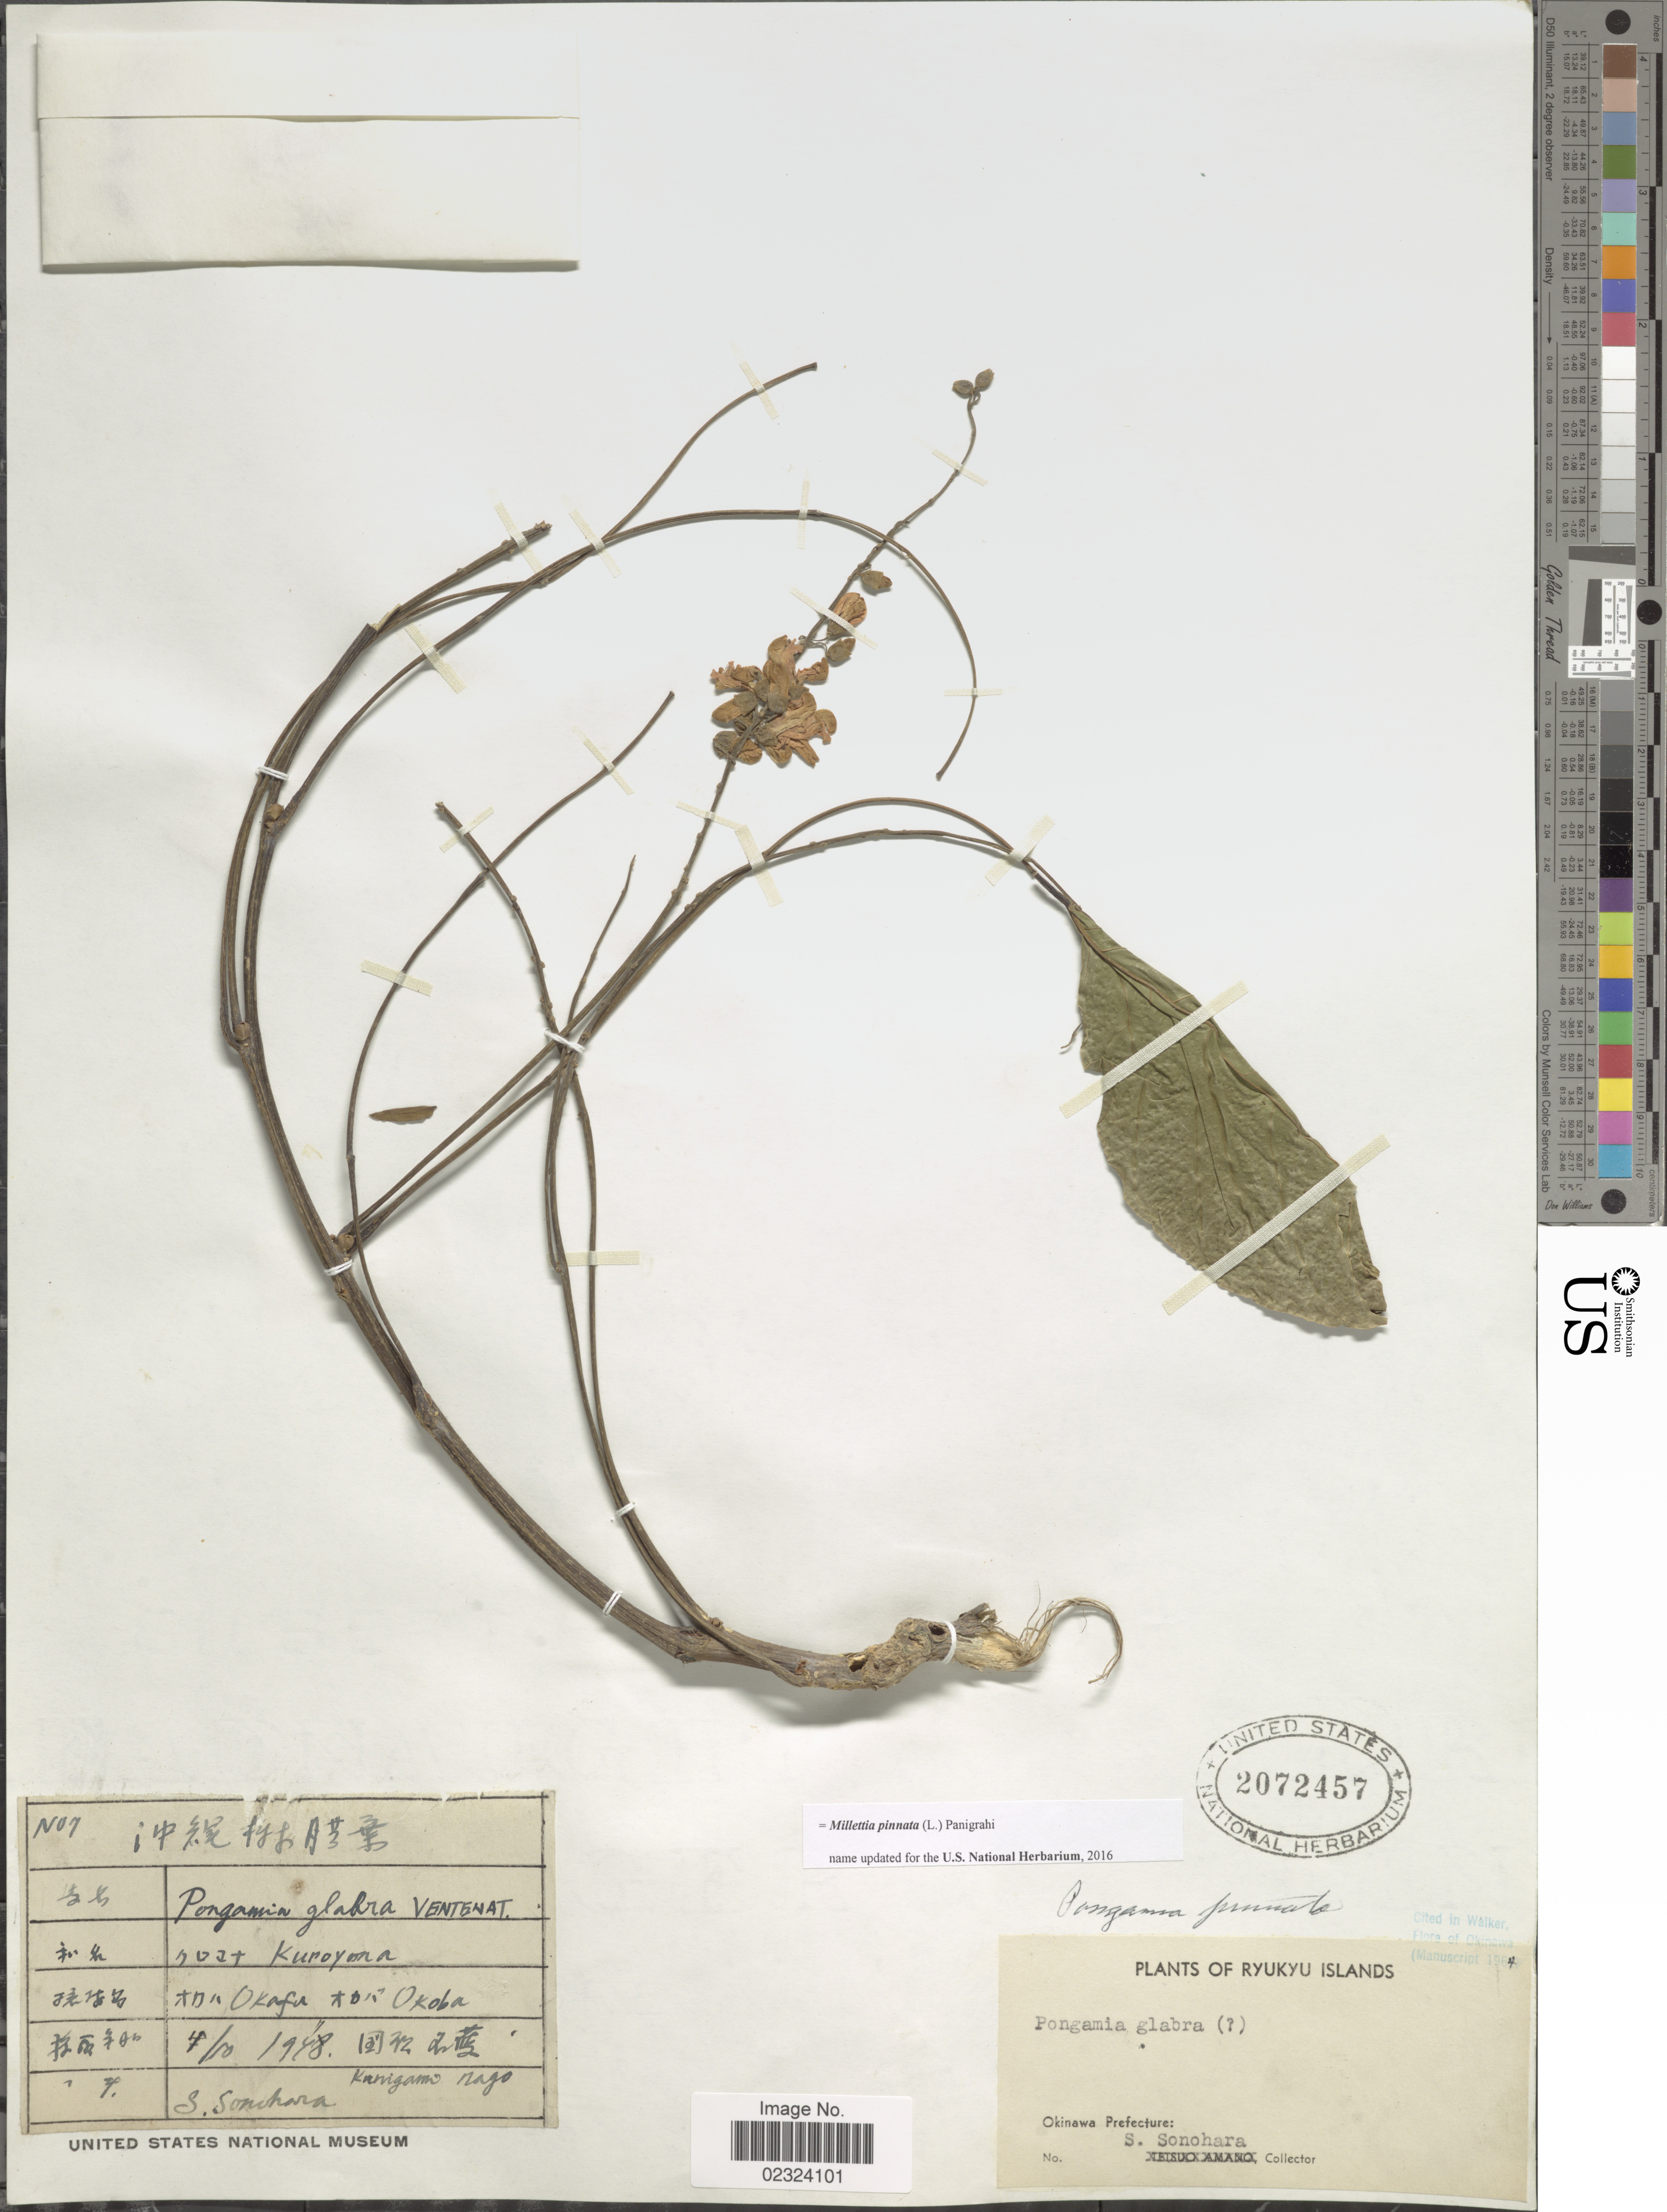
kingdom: Plantae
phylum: Tracheophyta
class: Magnoliopsida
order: Fabales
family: Fabaceae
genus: Millettia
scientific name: Millettia pinnata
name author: (L.) Panigrahi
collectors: S. Sonohara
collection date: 1948-10-07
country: Japan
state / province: Okinawa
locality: Ruykyu Islands. Okinawa Prefecture.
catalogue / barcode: US 2072457